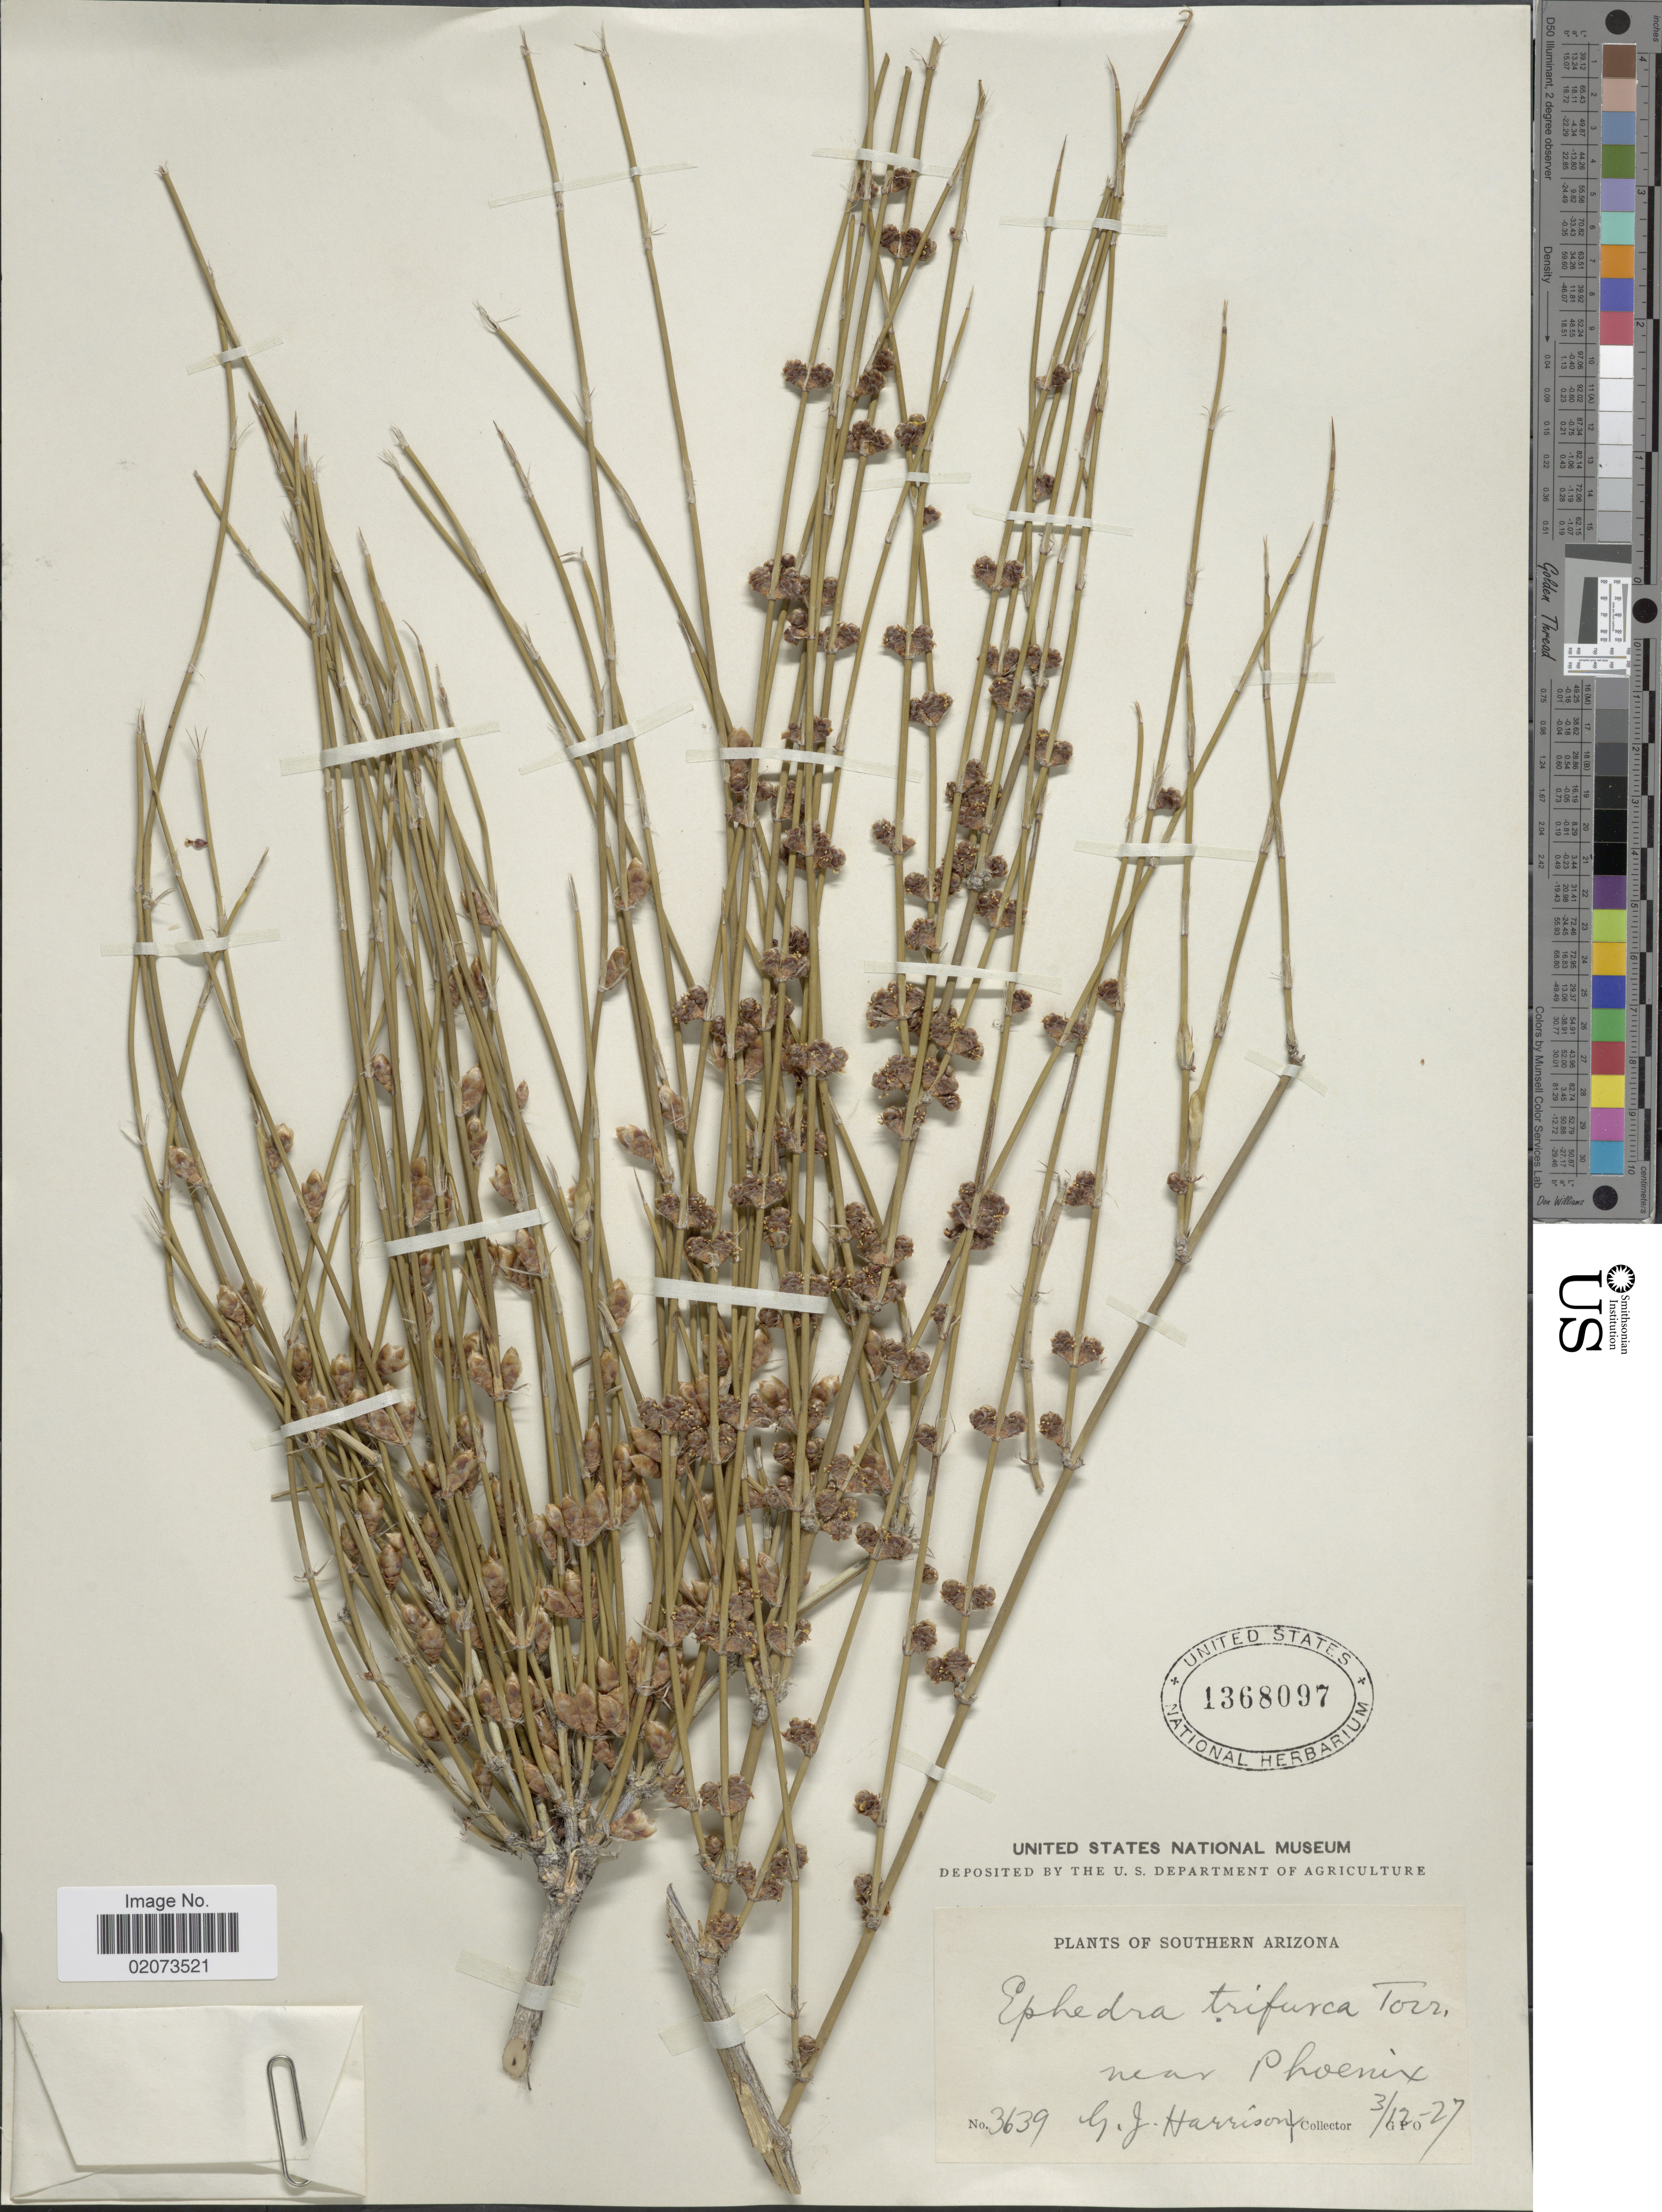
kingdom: Plantae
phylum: Tracheophyta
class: Gnetopsida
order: Ephedrales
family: Ephedraceae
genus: Ephedra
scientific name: Ephedra trifurca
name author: Torr. ex S. Watson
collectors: G. J. Harrison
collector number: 3639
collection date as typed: Transcribed d/m/y: 12/3/27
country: United States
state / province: Arizona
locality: Southern Arizona, near Phoenix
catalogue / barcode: US 1368097